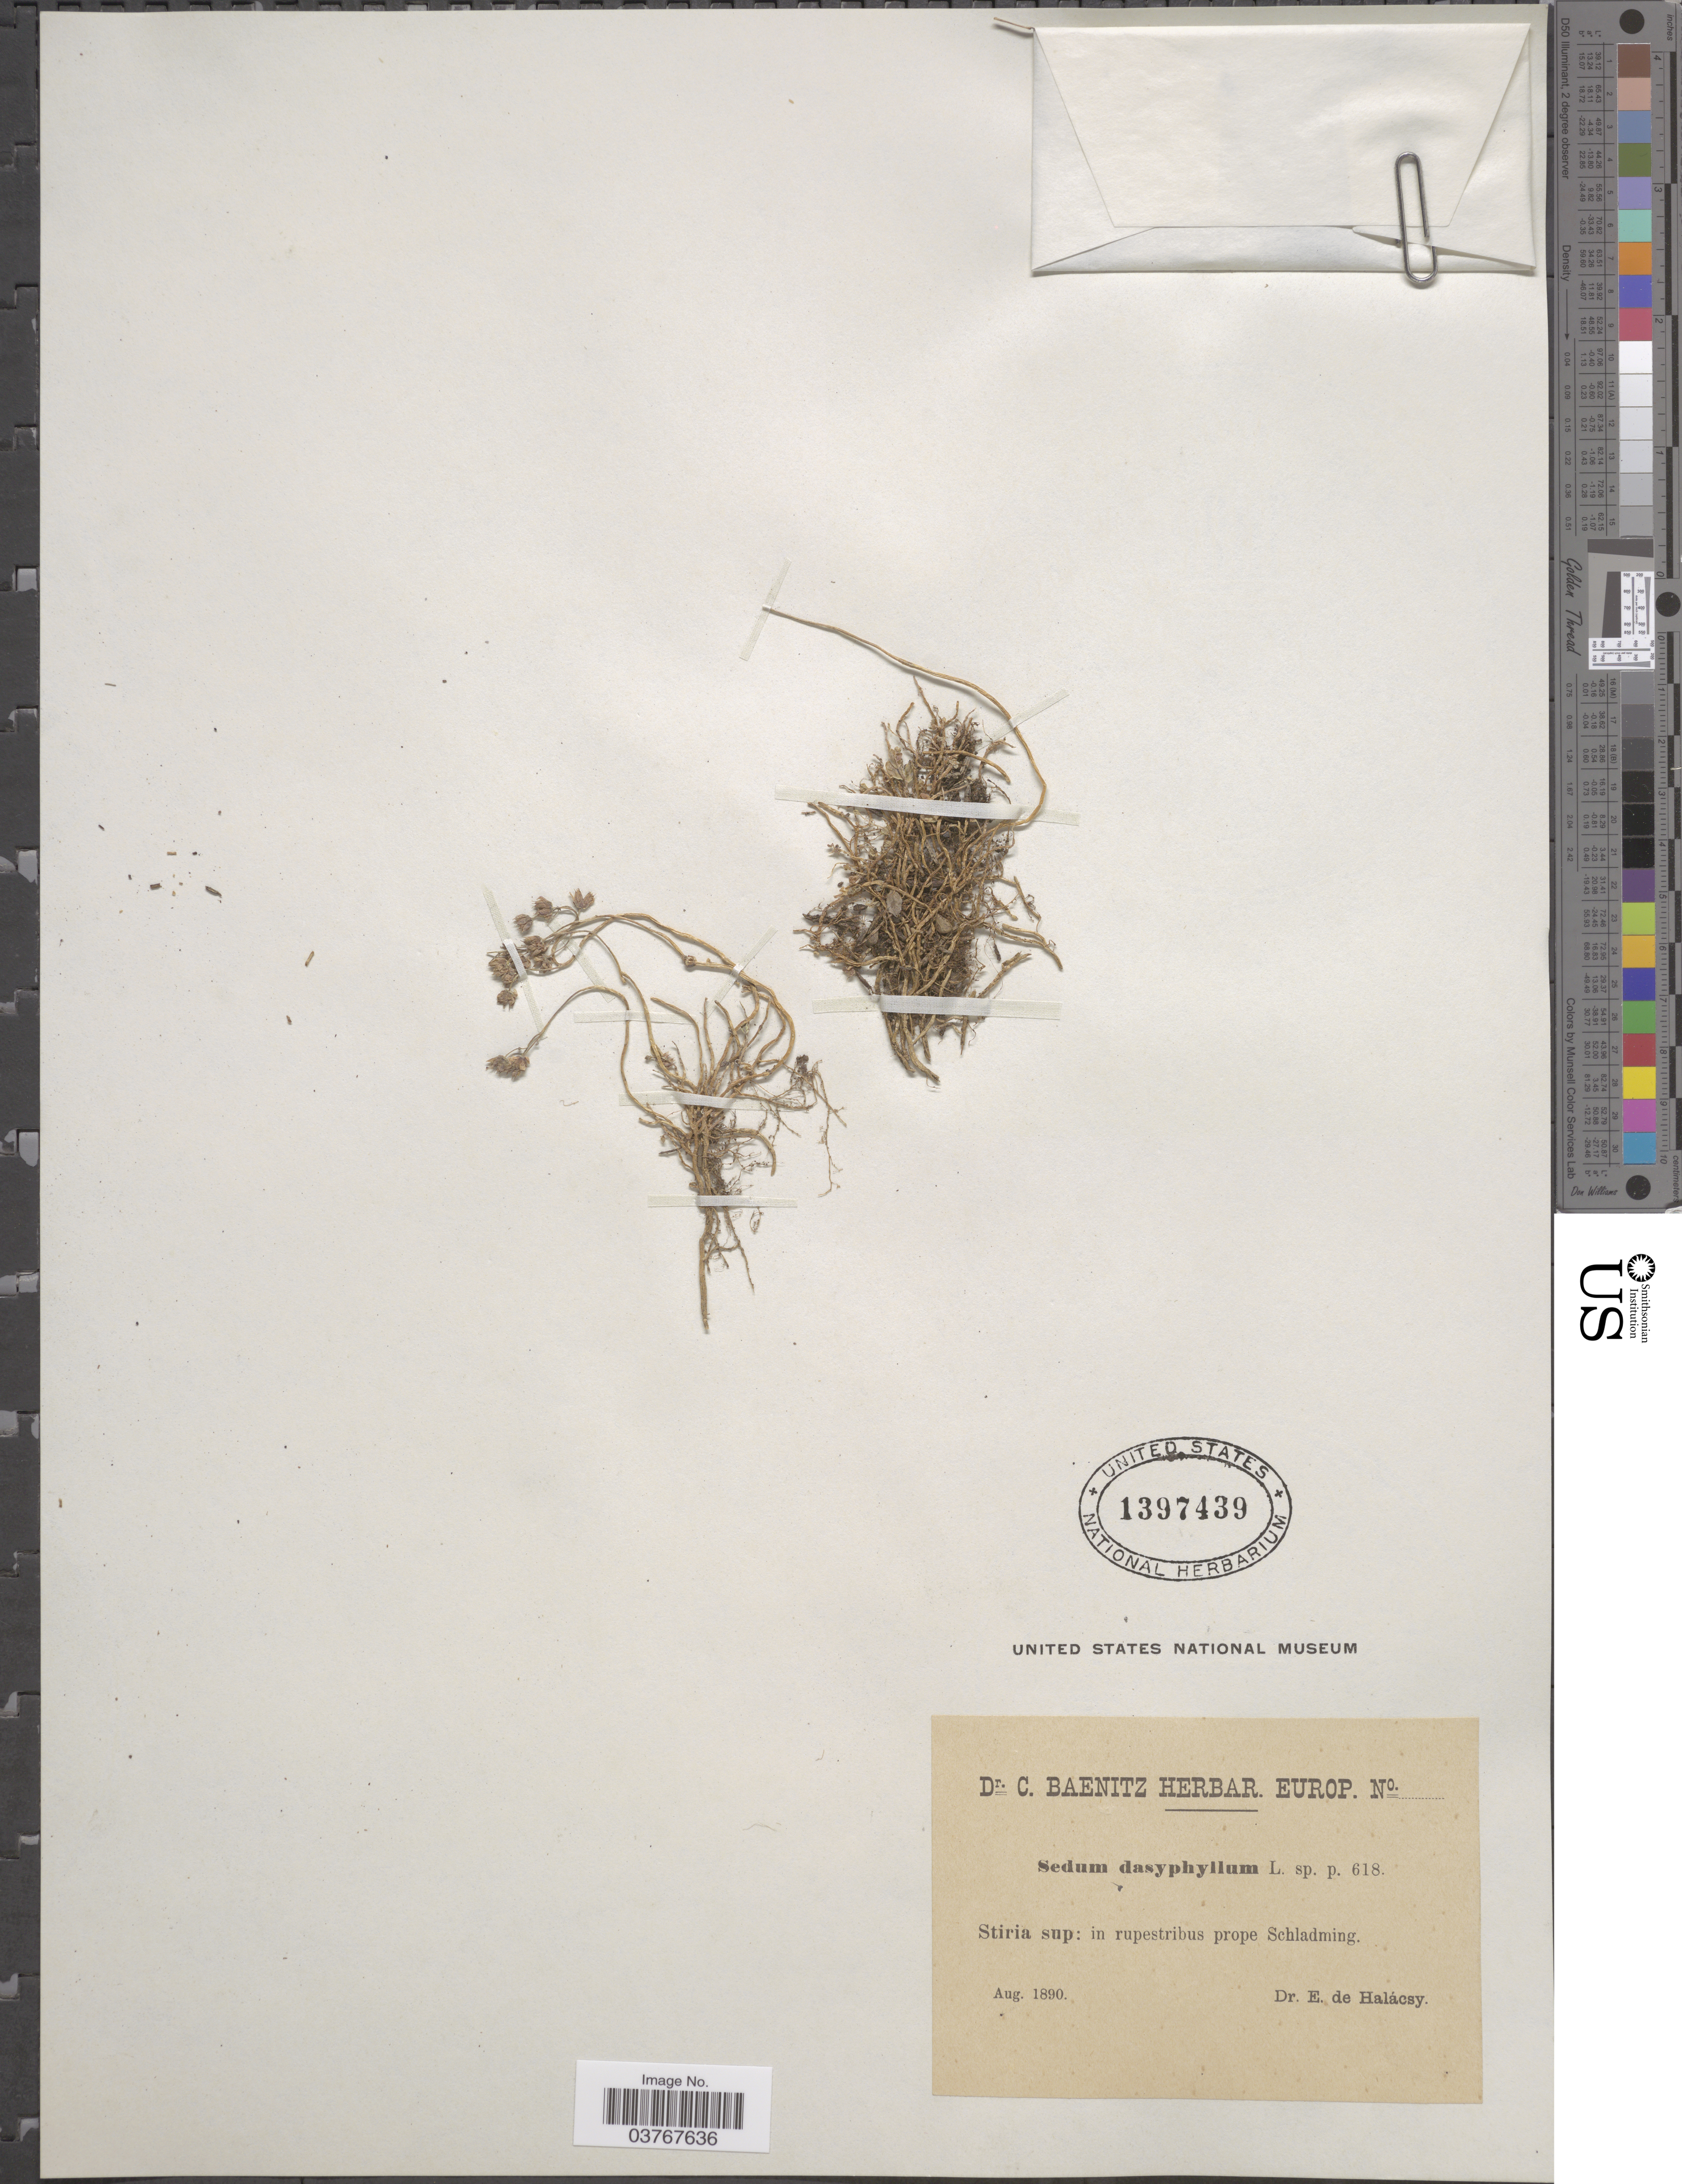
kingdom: Plantae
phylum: Tracheophyta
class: Magnoliopsida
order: Saxifragales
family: Crassulaceae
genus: Sedum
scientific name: Sedum dasyphyllum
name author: L.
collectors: E. von Halacsy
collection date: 1890-08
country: Austria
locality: Stiria sup: in rupestribus prope Schladming.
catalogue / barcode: US 1397439